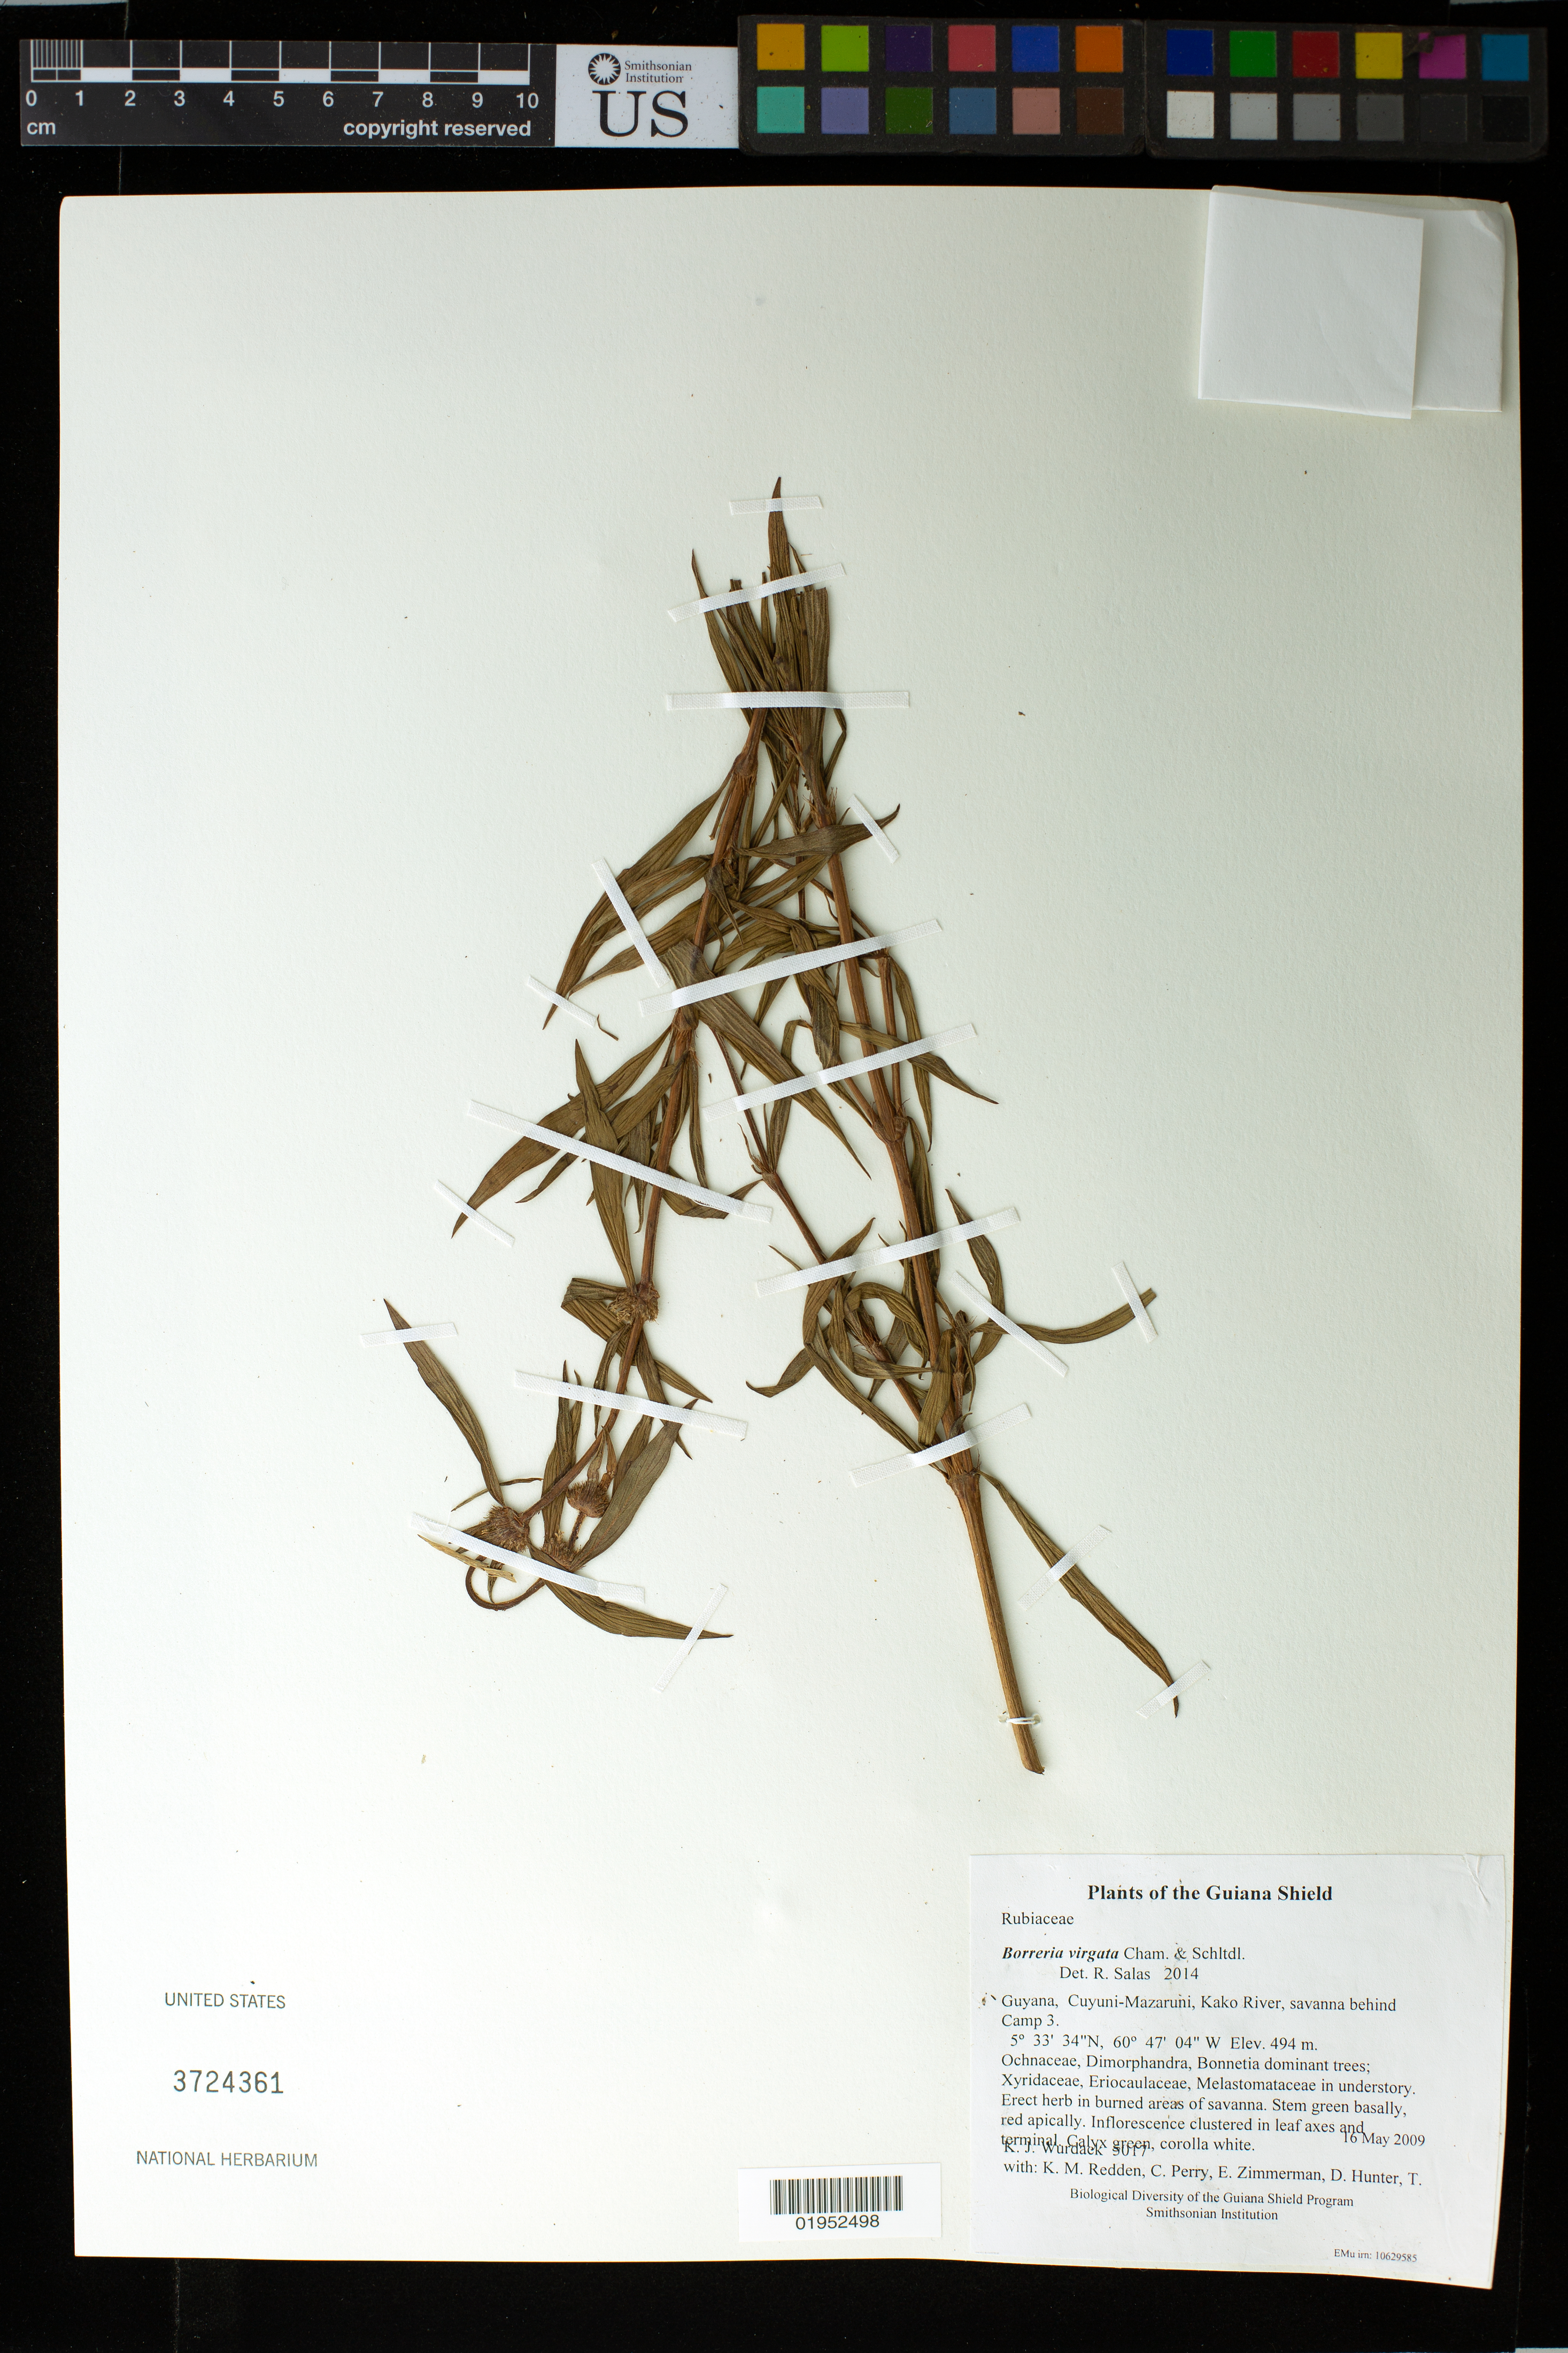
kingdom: Plantae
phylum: Tracheophyta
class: Magnoliopsida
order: Gentianales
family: Rubiaceae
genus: Borreria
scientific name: Borreria virgata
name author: Cham. & Schltdl.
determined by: Salas, R.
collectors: K. Wurdack, K. M. Redden, C. Perry, E. Zimmerman, D. Hunter, T. Hunter & V. Roland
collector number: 5017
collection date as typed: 16 May 2009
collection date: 2009-05-16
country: Guyana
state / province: Cuyuni-Mazaruni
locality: Kako River, savanna behind Camp 5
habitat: Ochnaceae, Dimorphandra, Bonnetia dominant trees; Xyridaceae, Eriocaulaceae, Melastomataceae in understory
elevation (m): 494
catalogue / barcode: US 3724361